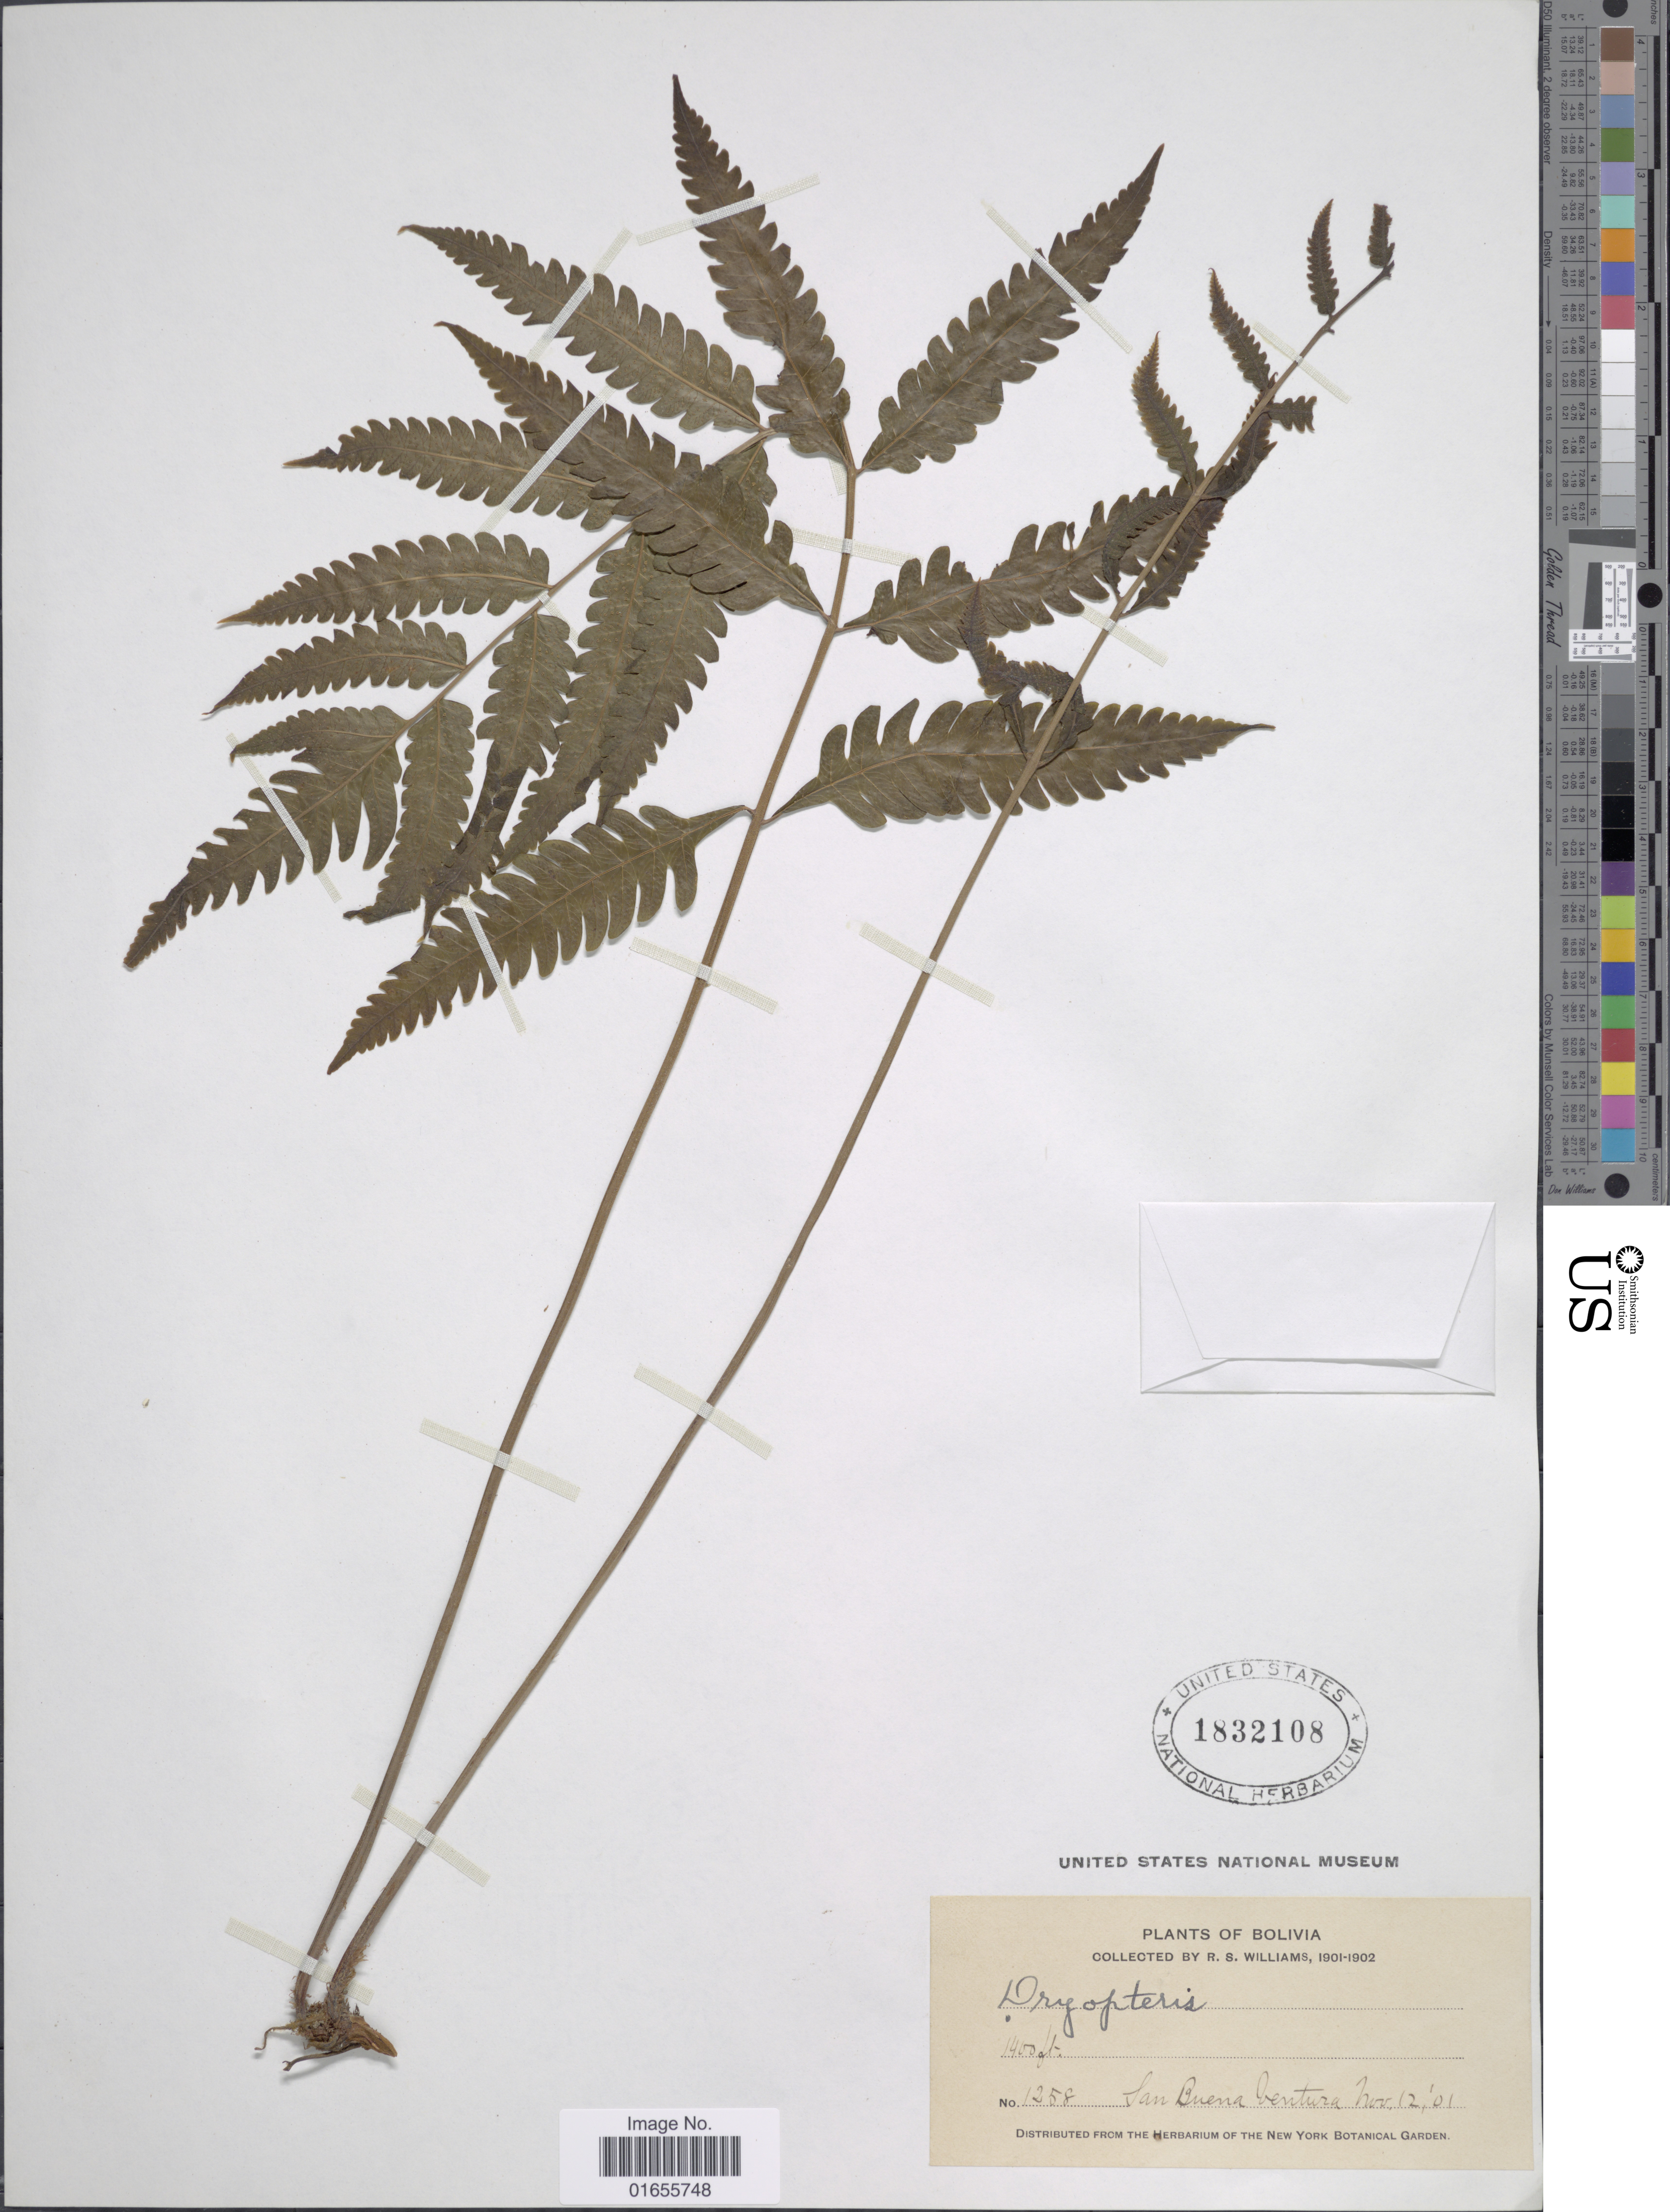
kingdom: Plantae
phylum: Tracheophyta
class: Polypodiopsida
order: Polypodiales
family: Thelypteridaceae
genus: Goniopteris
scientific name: Goniopteris sp.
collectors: R. S. Williams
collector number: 1258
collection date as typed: Nov. 12, 1901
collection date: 1901-11-12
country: Bolivia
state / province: La Paz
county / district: Iturralde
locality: San Buena Ventura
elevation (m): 427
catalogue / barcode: US 1832108